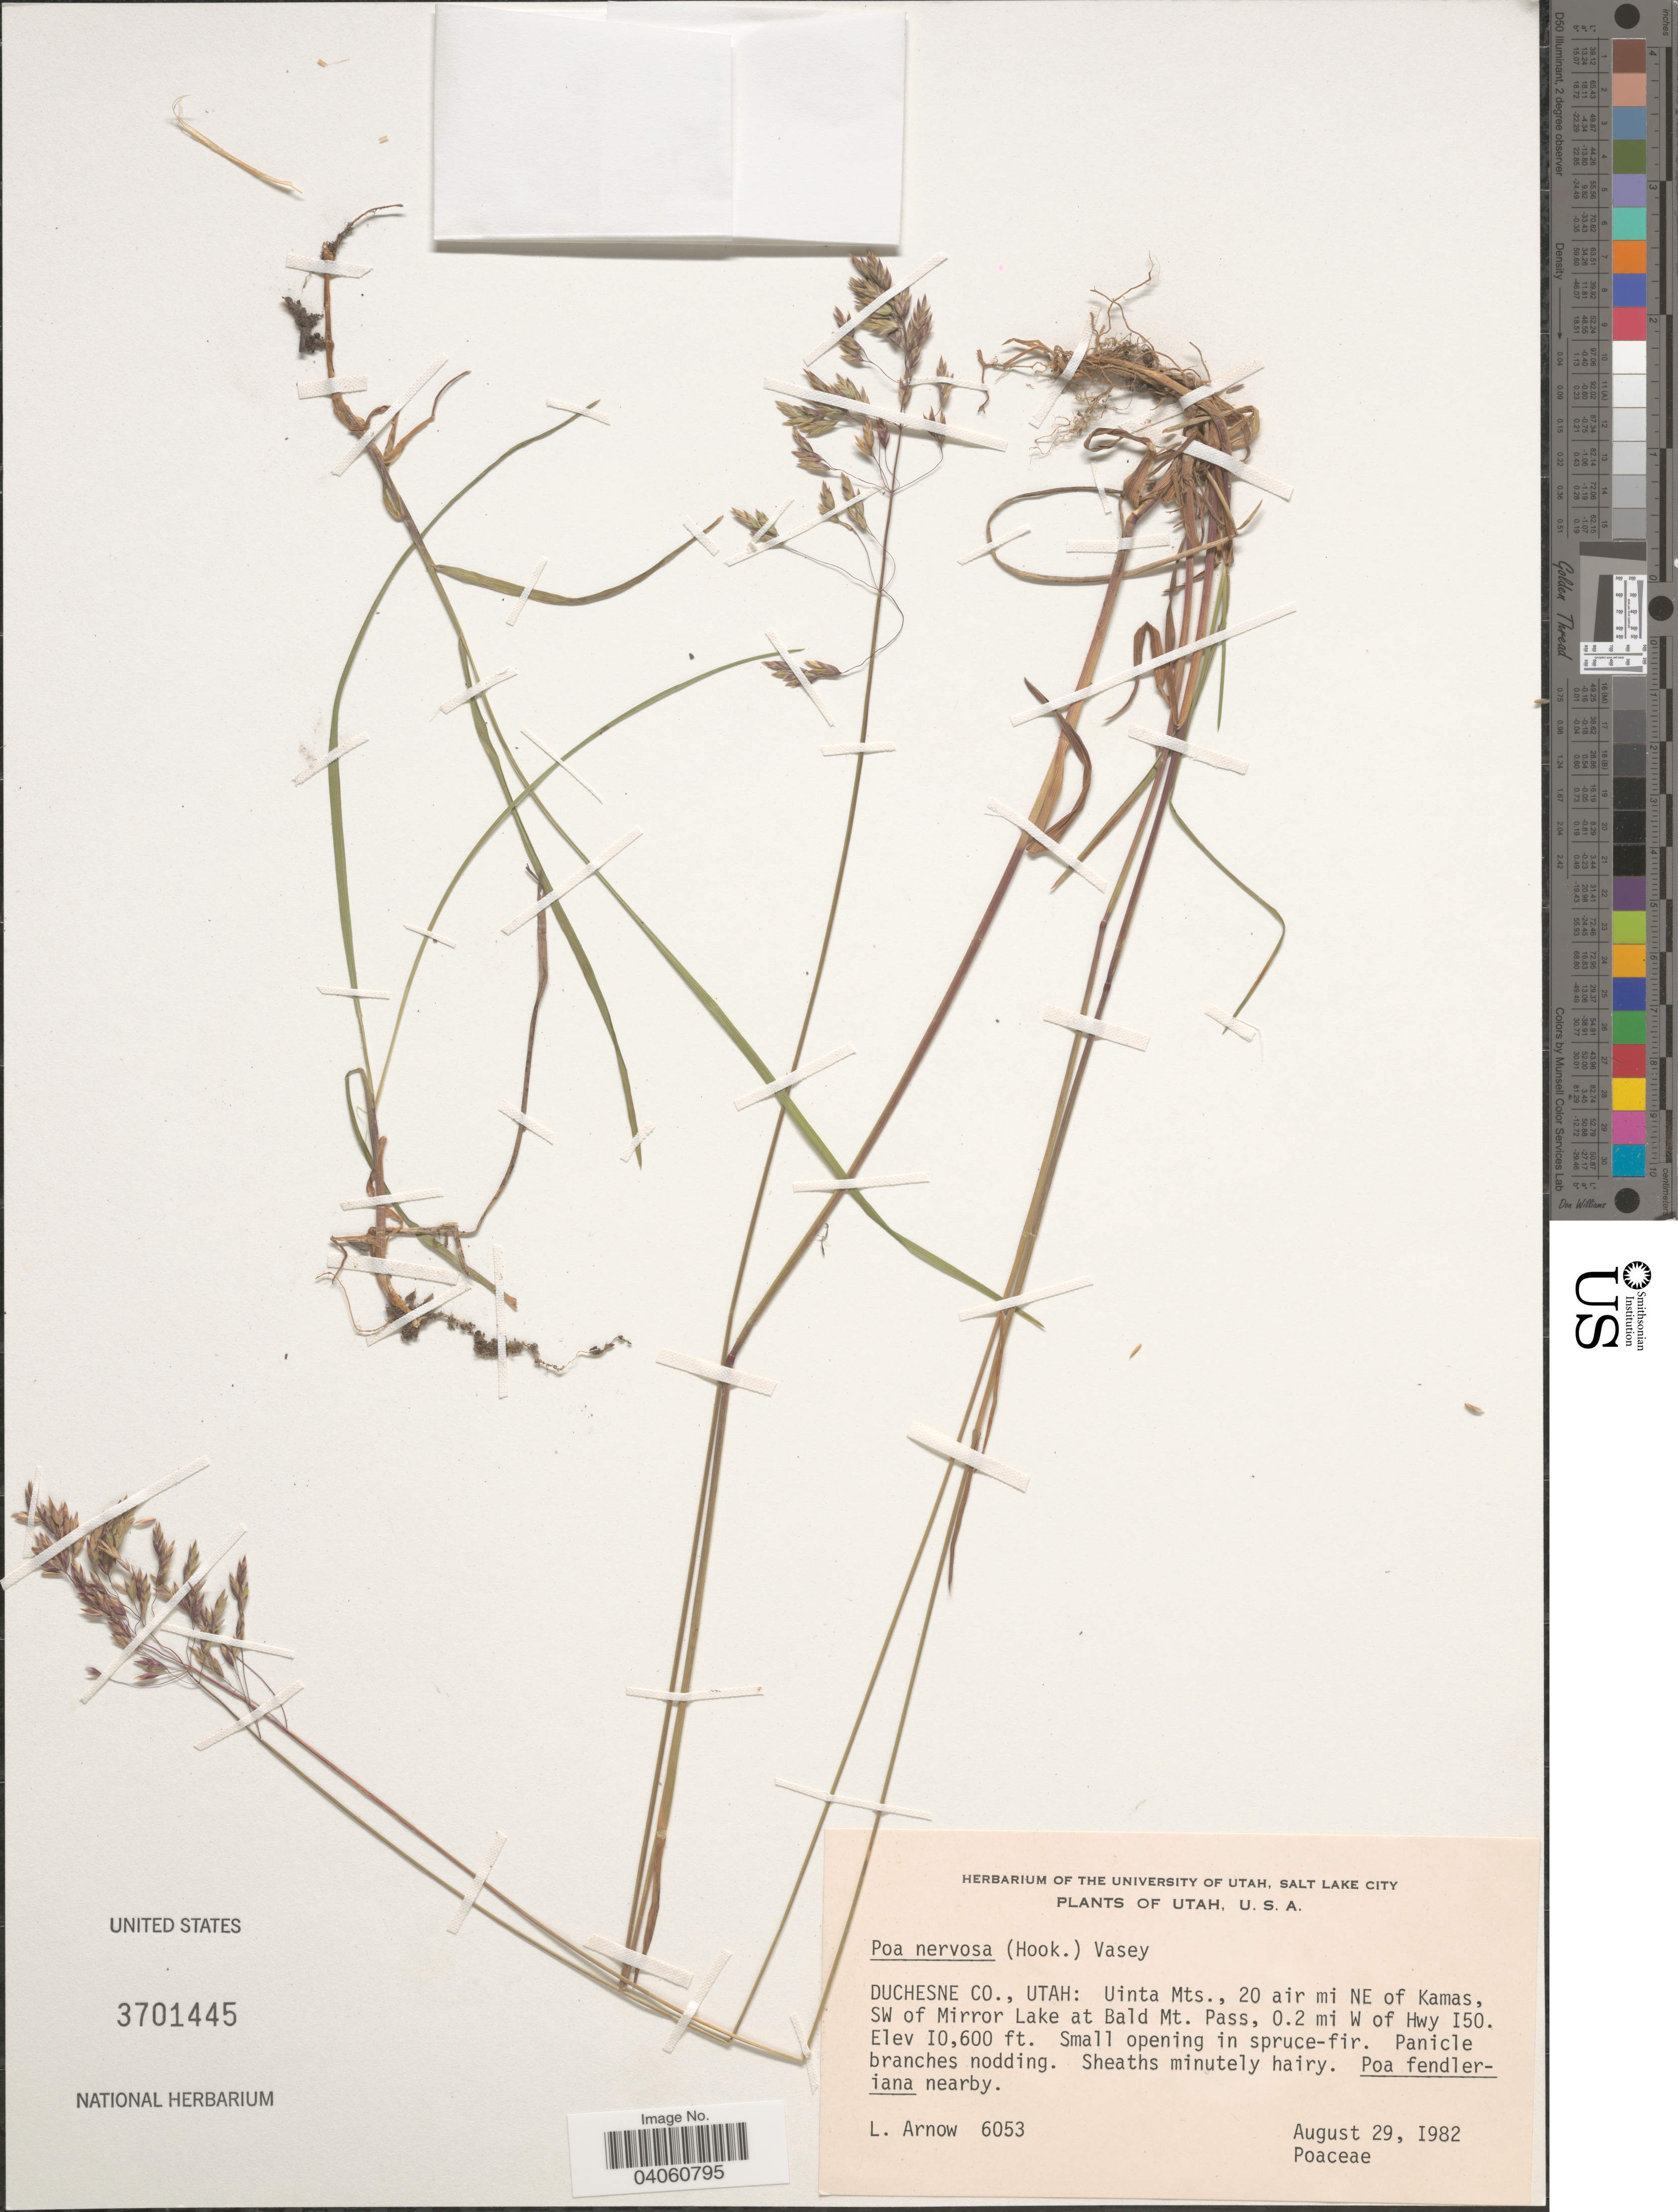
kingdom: Plantae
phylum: Tracheophyta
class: Liliopsida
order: Poales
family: Poaceae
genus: Poa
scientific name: Poa nervosa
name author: (Hook.) Vasey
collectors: L. Arnow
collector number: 6053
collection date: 1982-08-29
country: United States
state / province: Utah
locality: Duchesne Co.: Uinta Mts., 20 air mi NE of Kamas, SW of Mirror Lake at Bald Mt. Pass, 0.2 mi W of Hwy 150.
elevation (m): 3231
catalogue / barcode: US 3701445